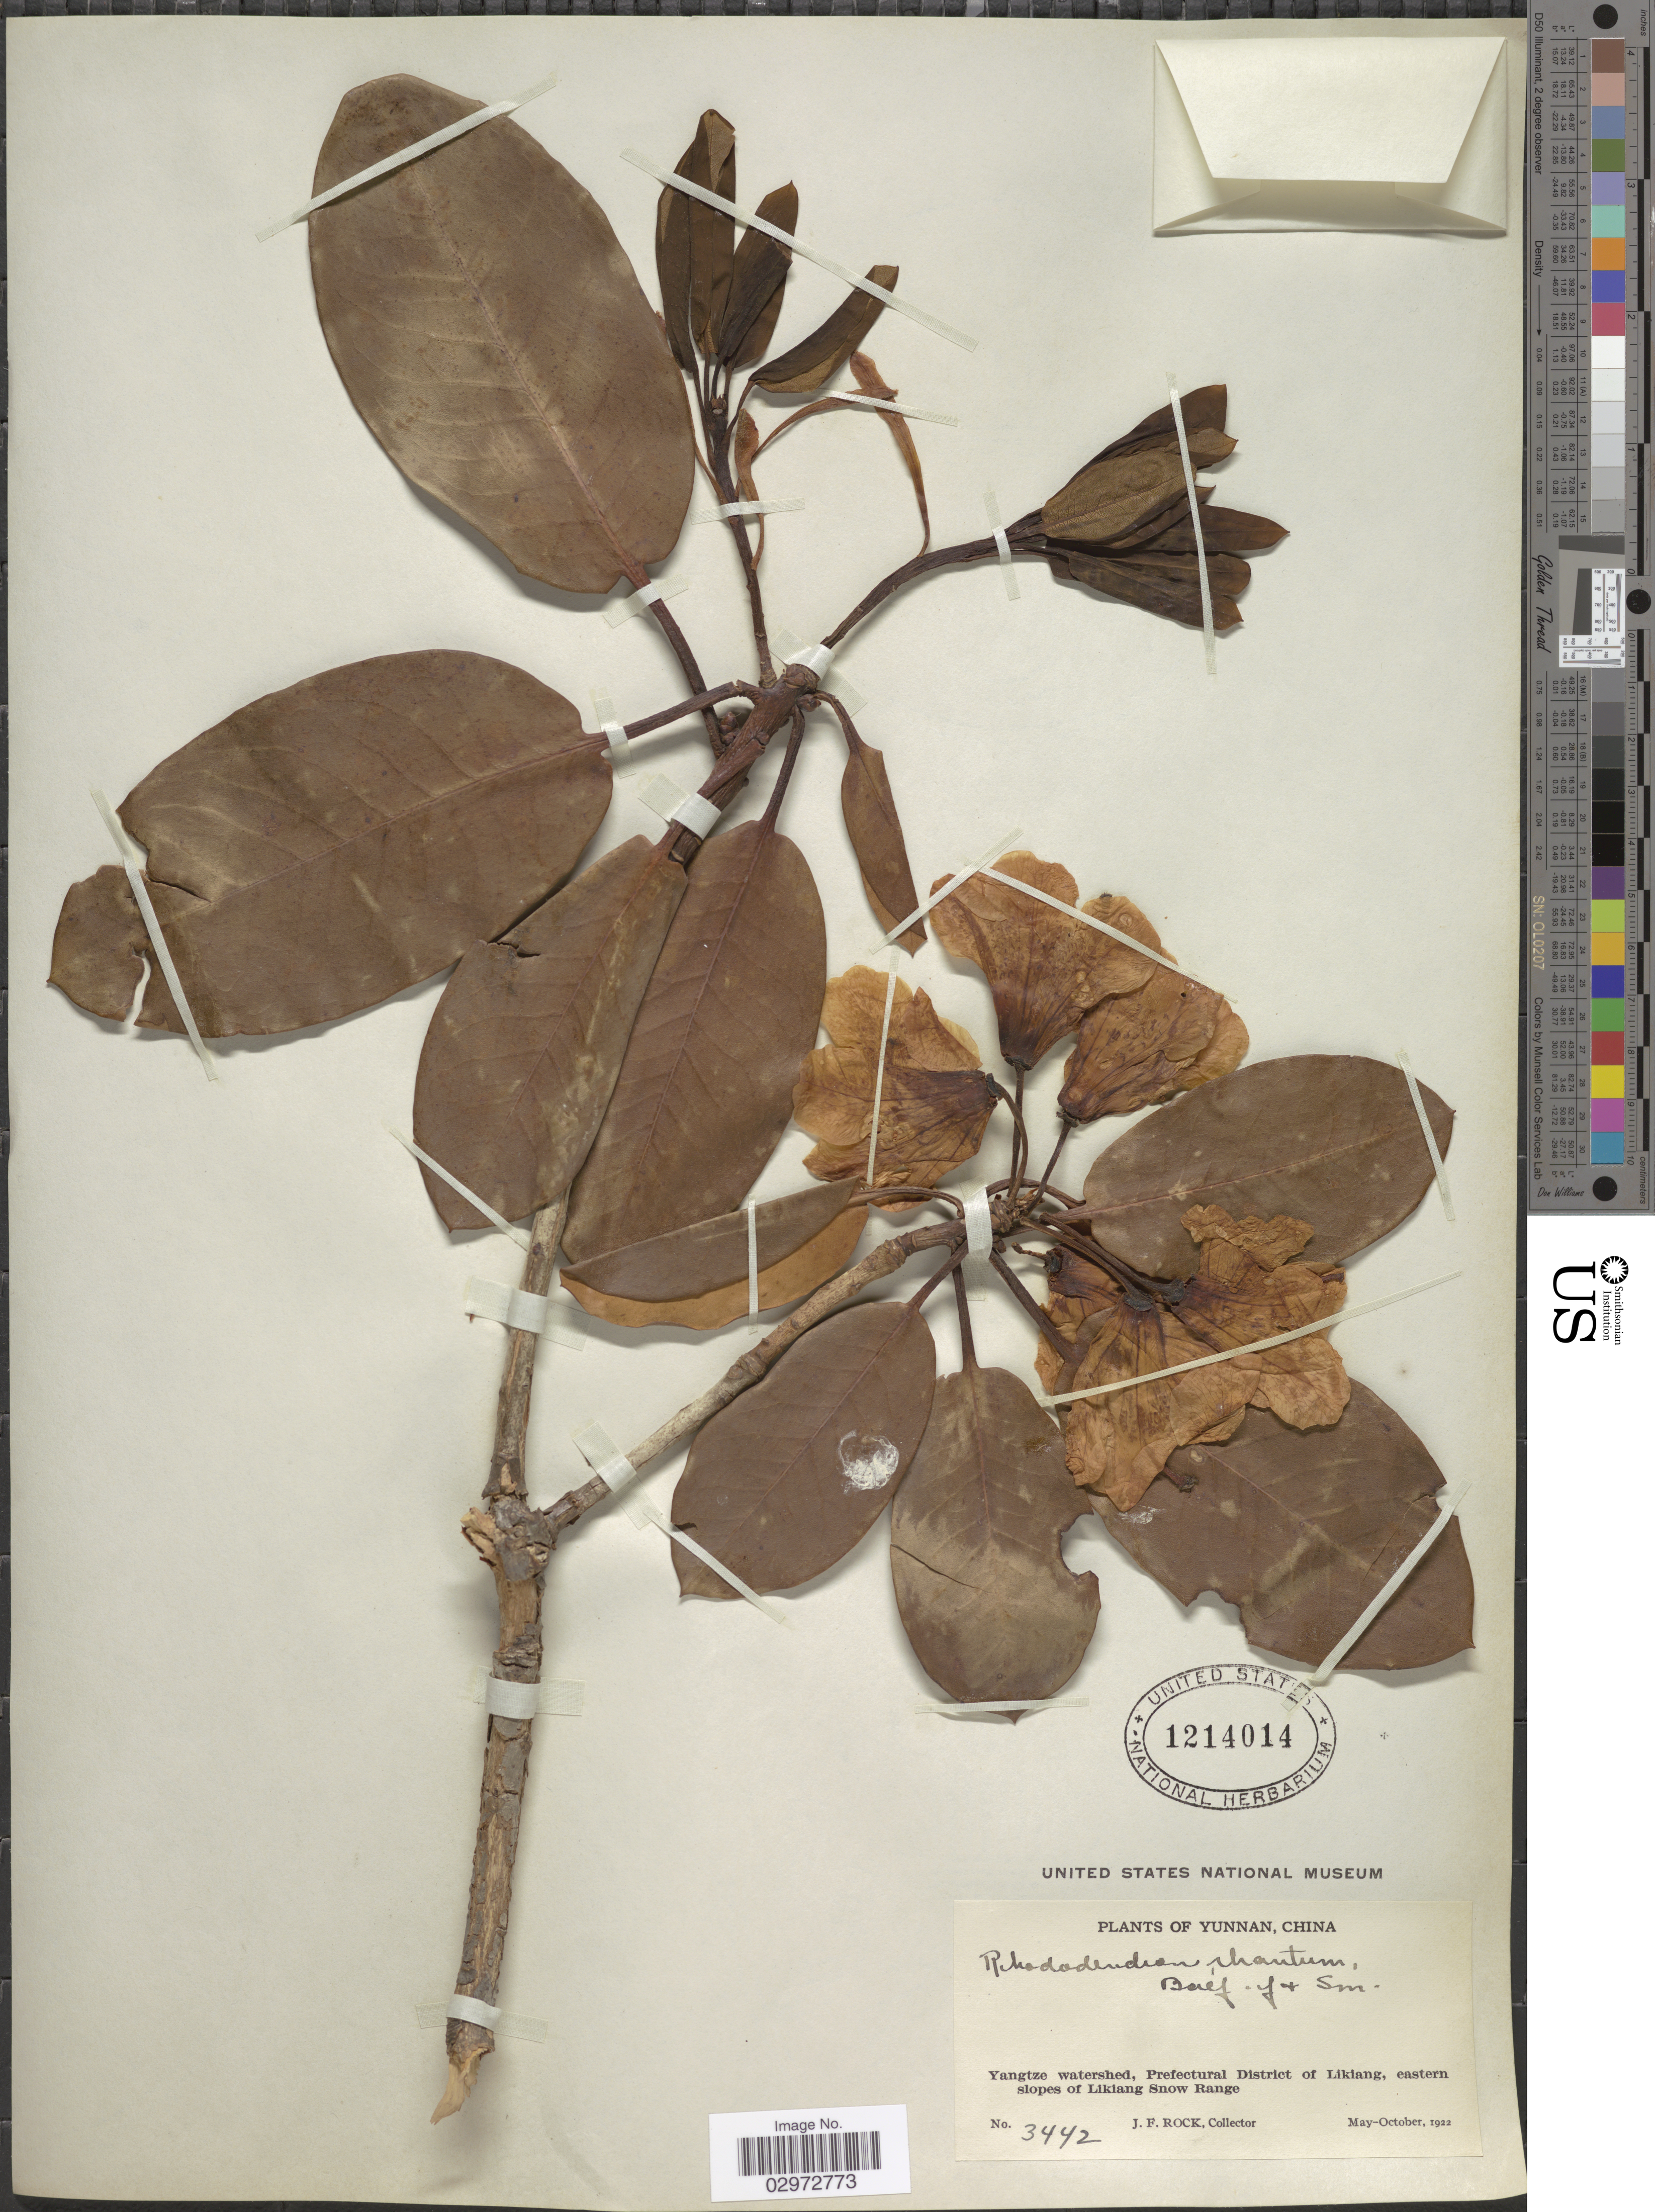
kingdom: Plantae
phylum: Tracheophyta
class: Magnoliopsida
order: Ericales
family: Ericaceae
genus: Rhododendron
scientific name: Rhododendron rhantum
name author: Balf. f. & W.W. Sm.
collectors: J. Rock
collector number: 3442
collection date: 1922-05/1922-10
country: China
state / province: Yunnan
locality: Yangtze watershed, Prefectural District of Likiang, eastern slopes of Likiang Snow Range.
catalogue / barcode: US 1214014